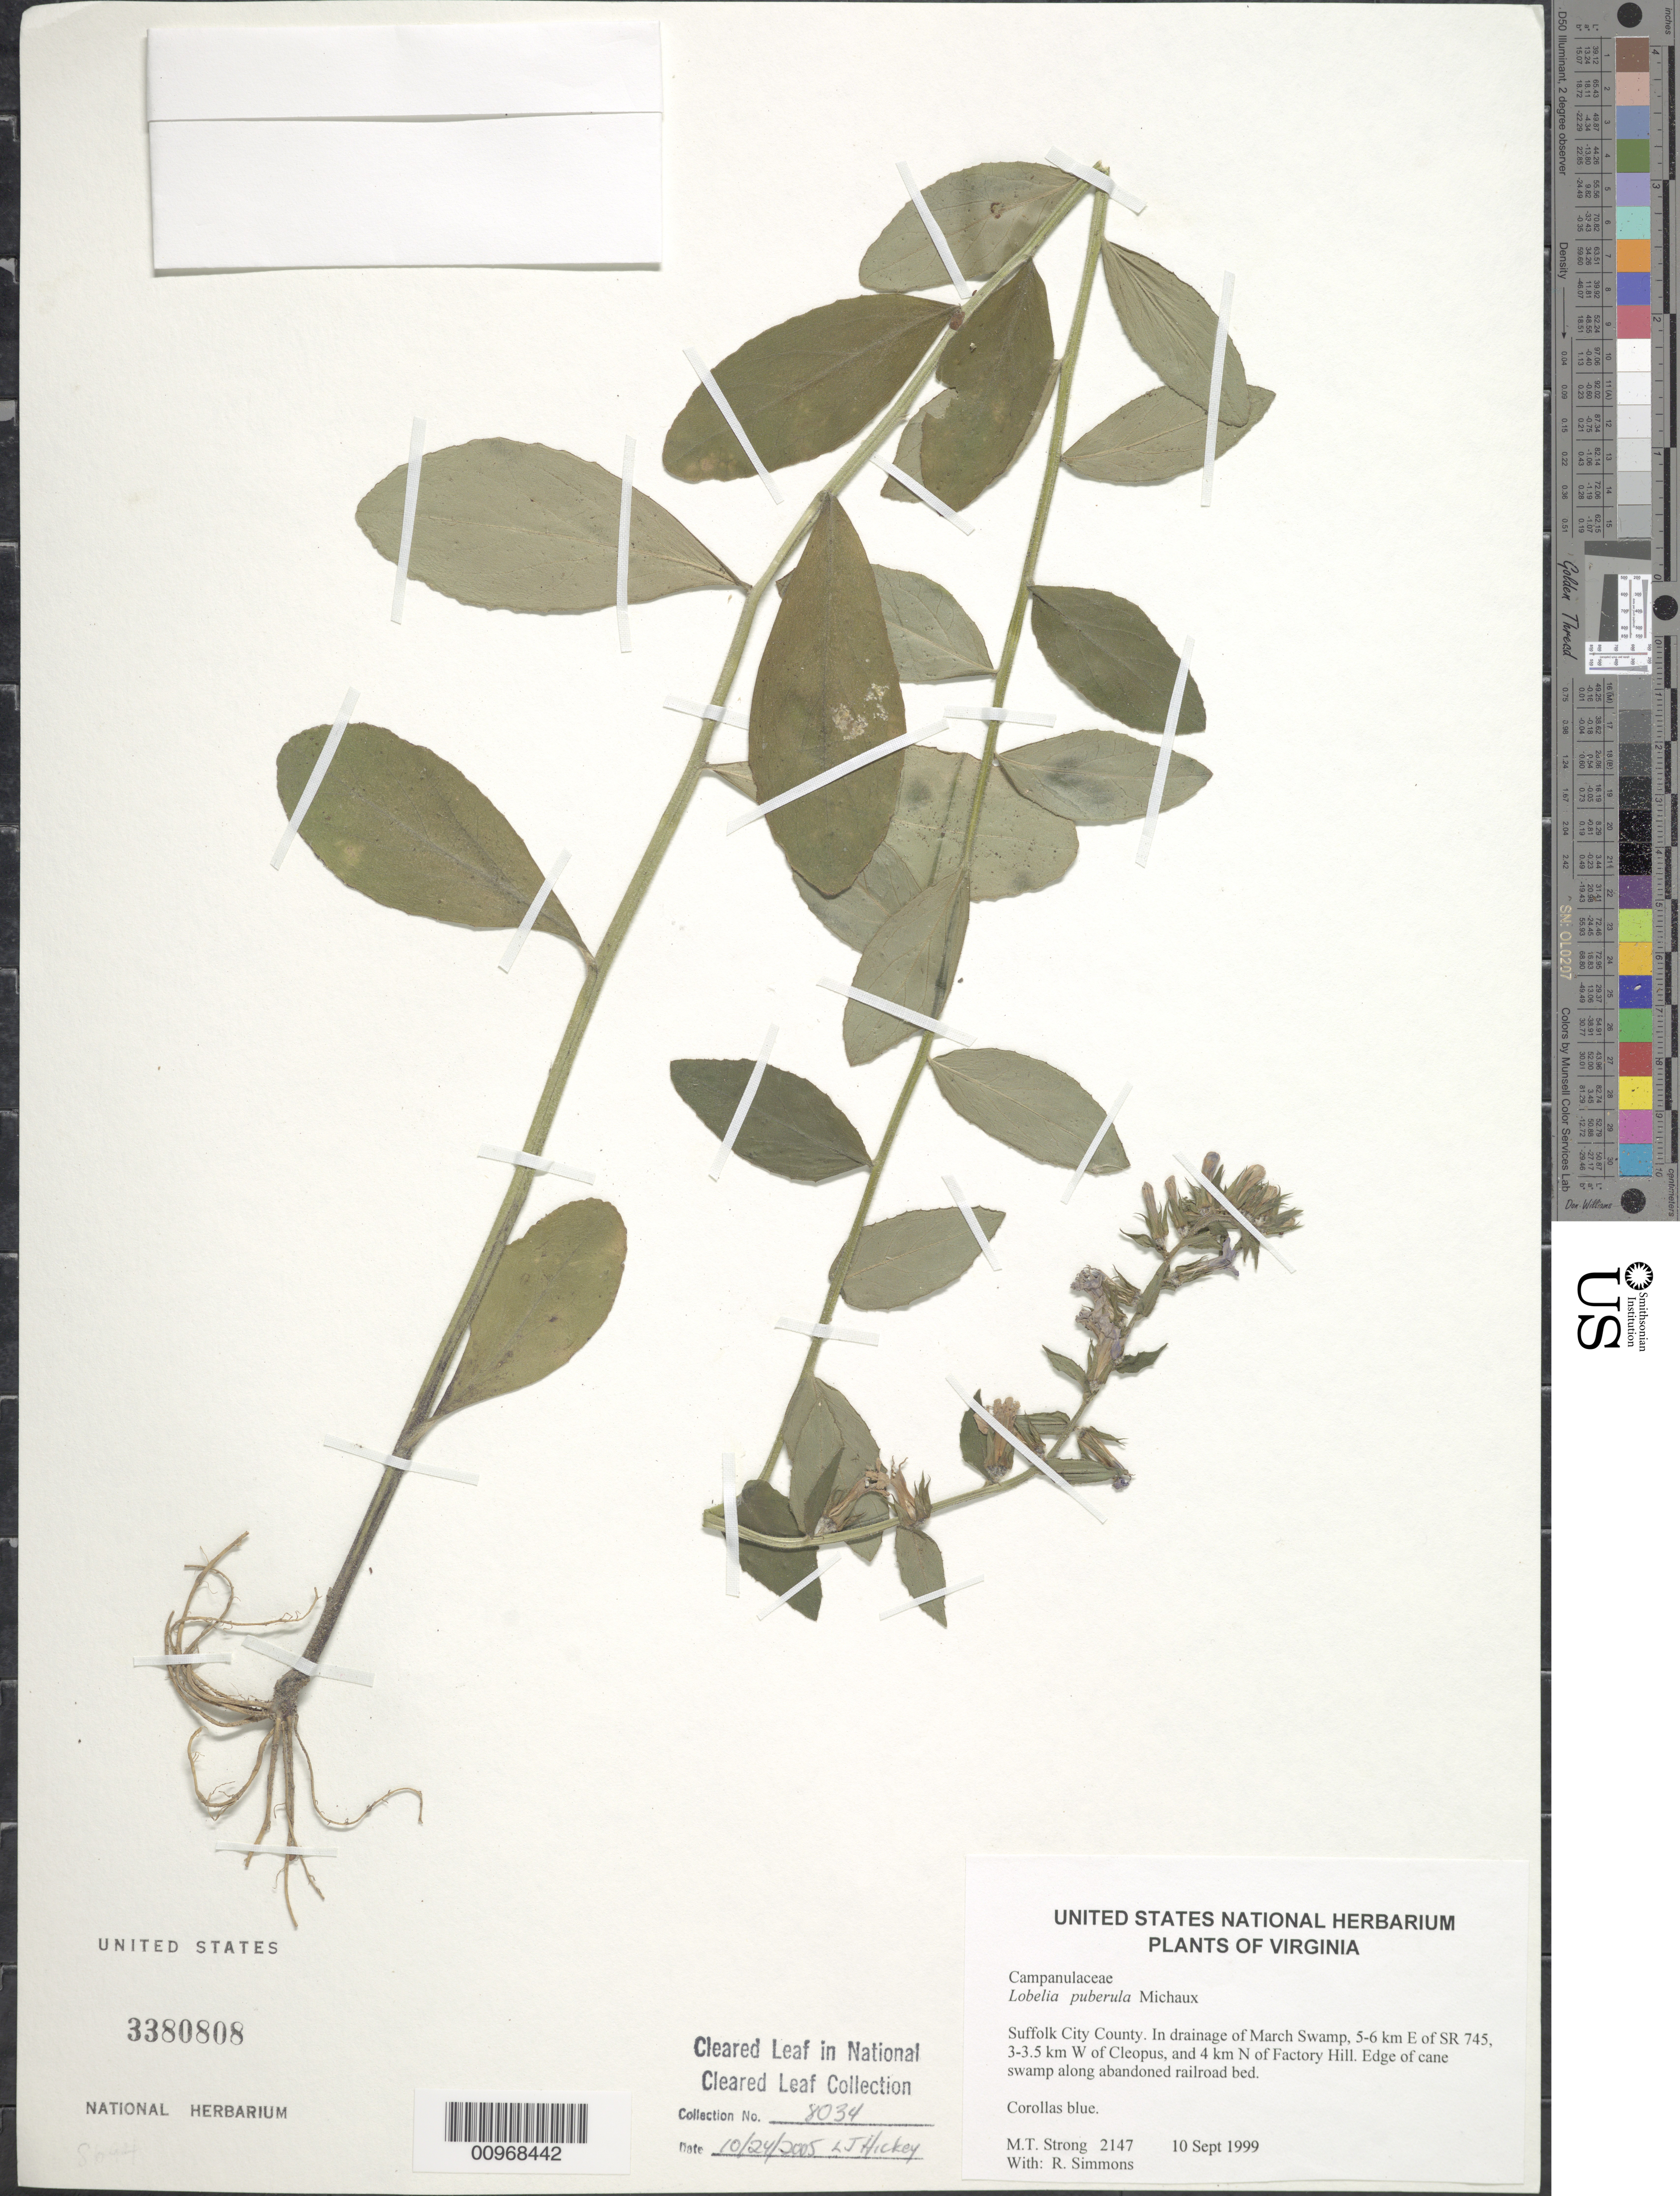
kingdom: Plantae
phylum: Tracheophyta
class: Magnoliopsida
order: Asterales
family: Campanulaceae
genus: Lobelia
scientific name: Lobelia puberula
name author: Michx.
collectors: M. T. Strong & R. H. Simmons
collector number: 2147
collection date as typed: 10 Sep 1999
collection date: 1999-09-10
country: United States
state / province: Virginia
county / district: City of Suffolk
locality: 5-6 km E of SR 745, 3-3.5. km W of Cleopus.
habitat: in drainage of march swamp; edge of cane swamp along abandoned railroad.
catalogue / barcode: US 3380808